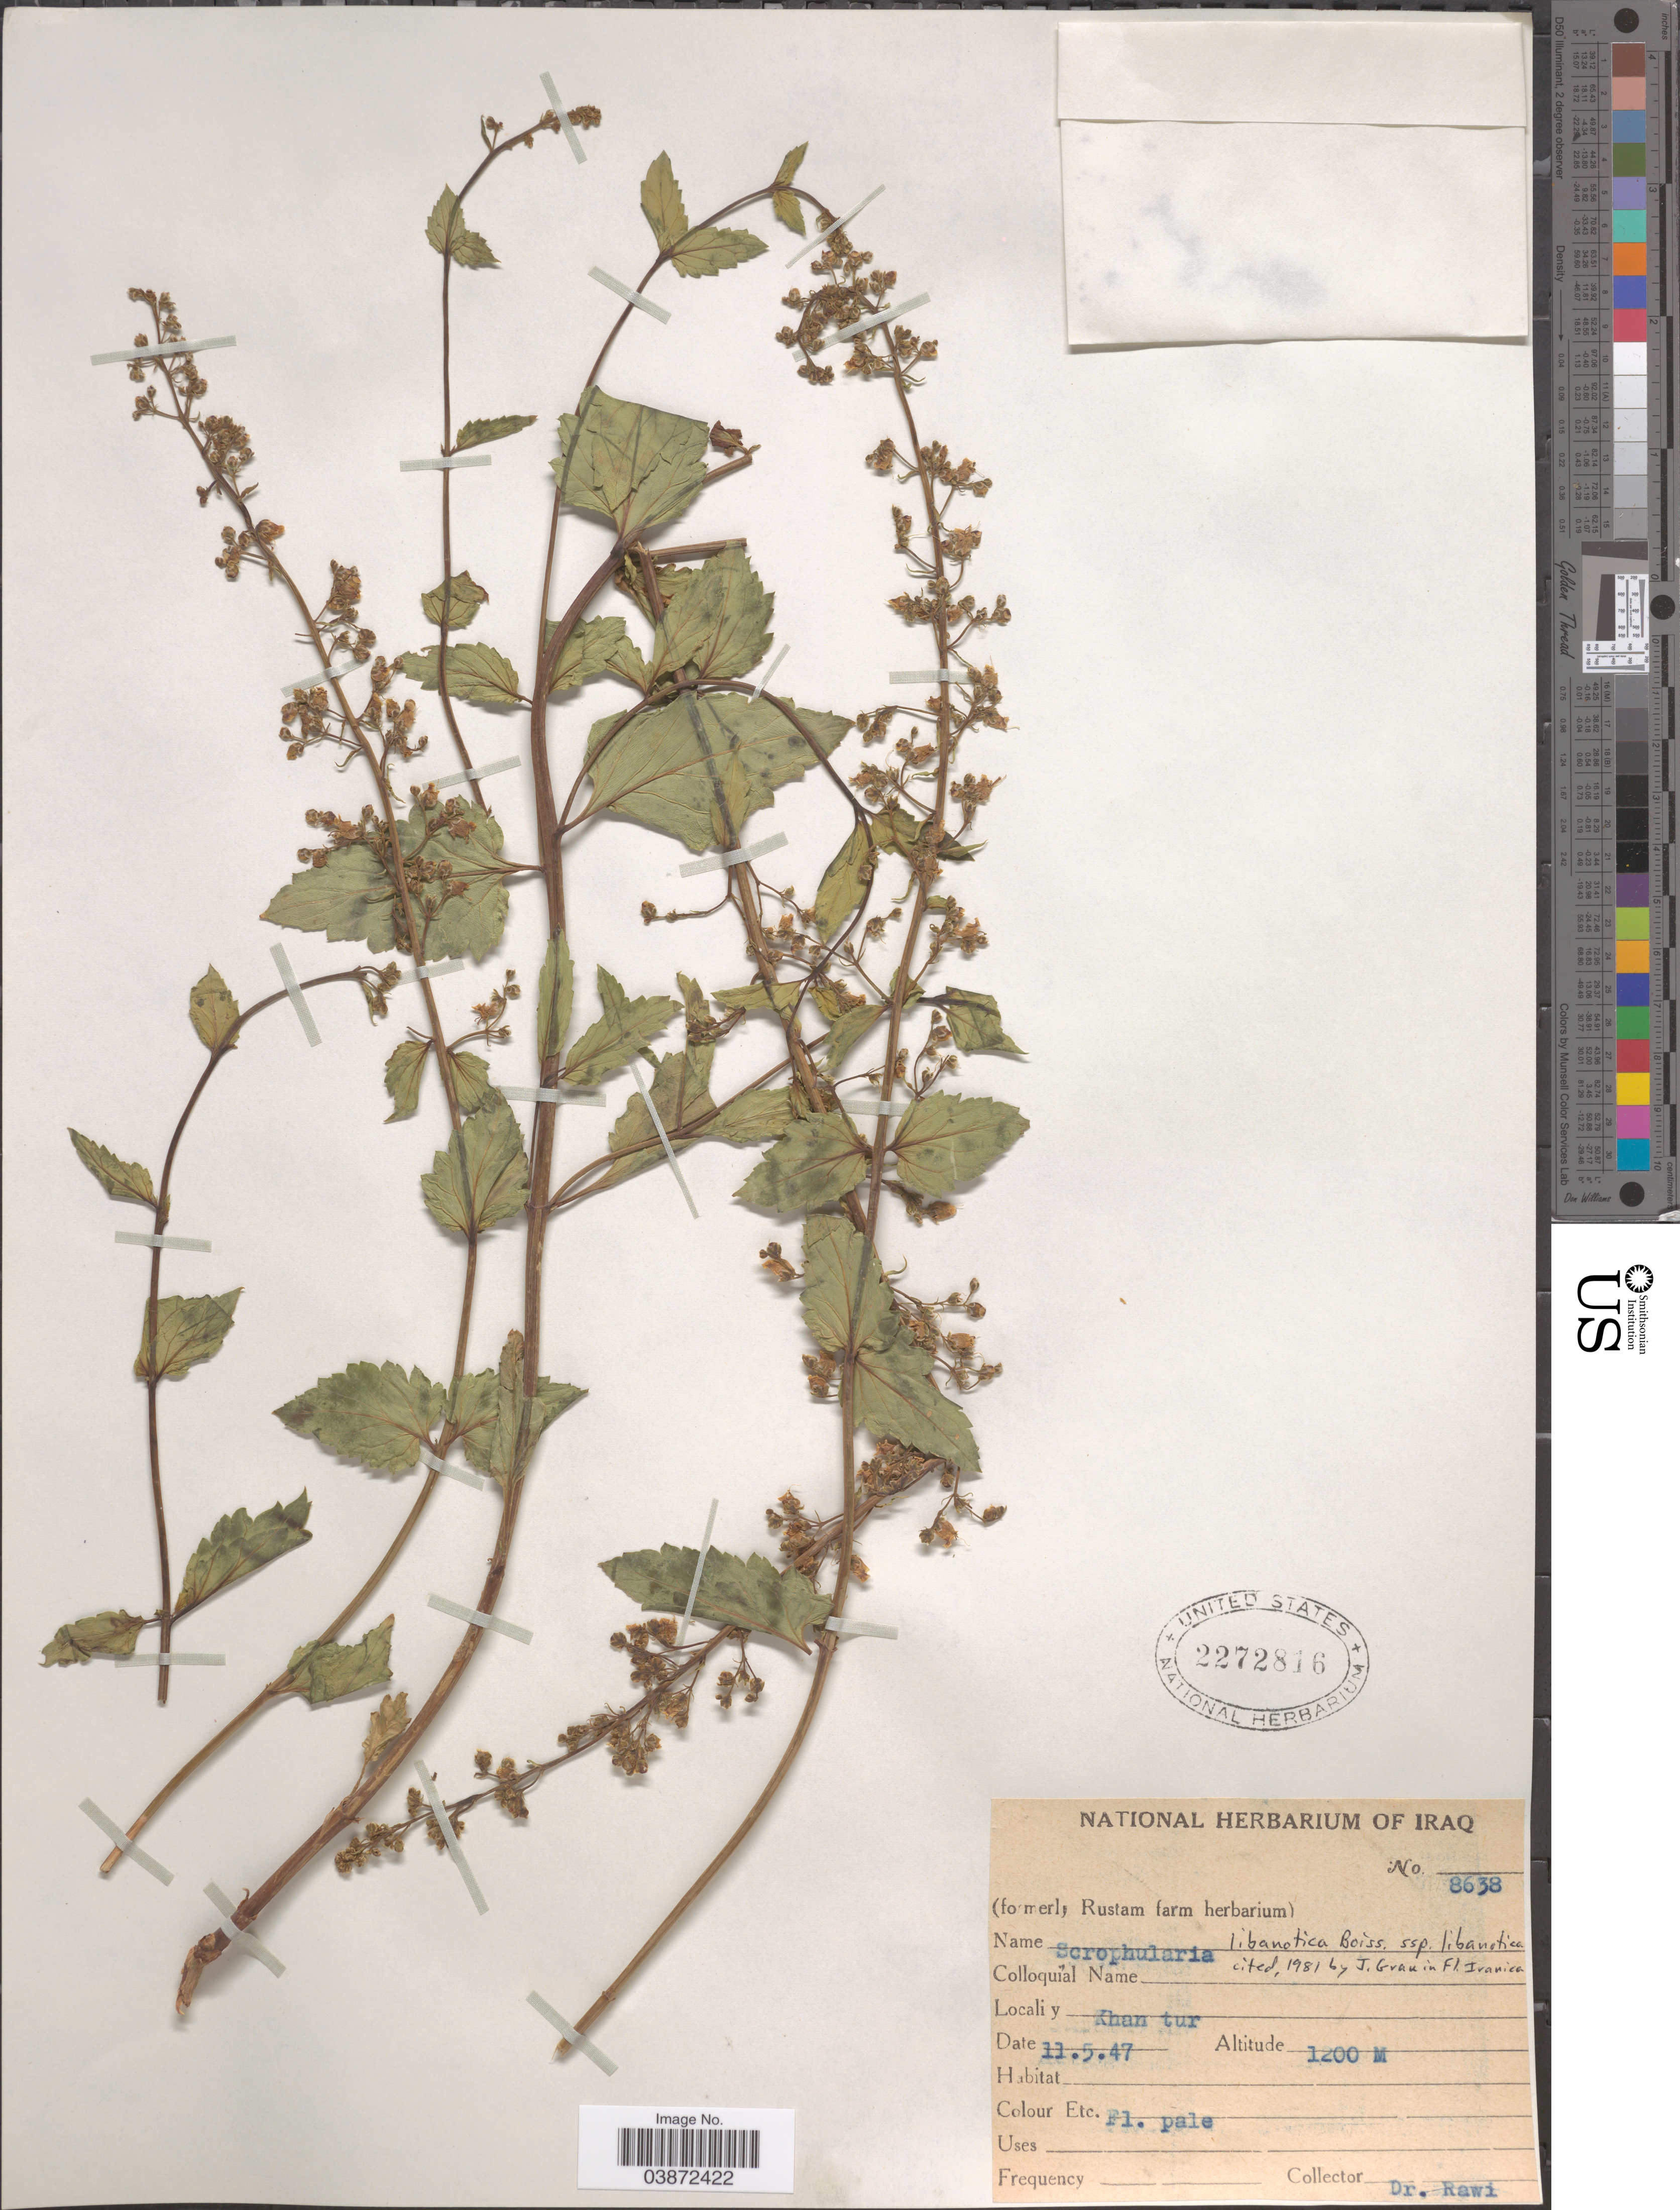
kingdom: Plantae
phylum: Tracheophyta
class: Magnoliopsida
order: Lamiales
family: Scrophulariaceae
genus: Scrophularia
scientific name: Scrophularia libanotica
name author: Boiss.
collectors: -. Rawi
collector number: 8638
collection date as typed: Transcribed d/m/y: 11/5/47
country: Iraq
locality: Khan tur.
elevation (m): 1200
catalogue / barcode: US 2272816